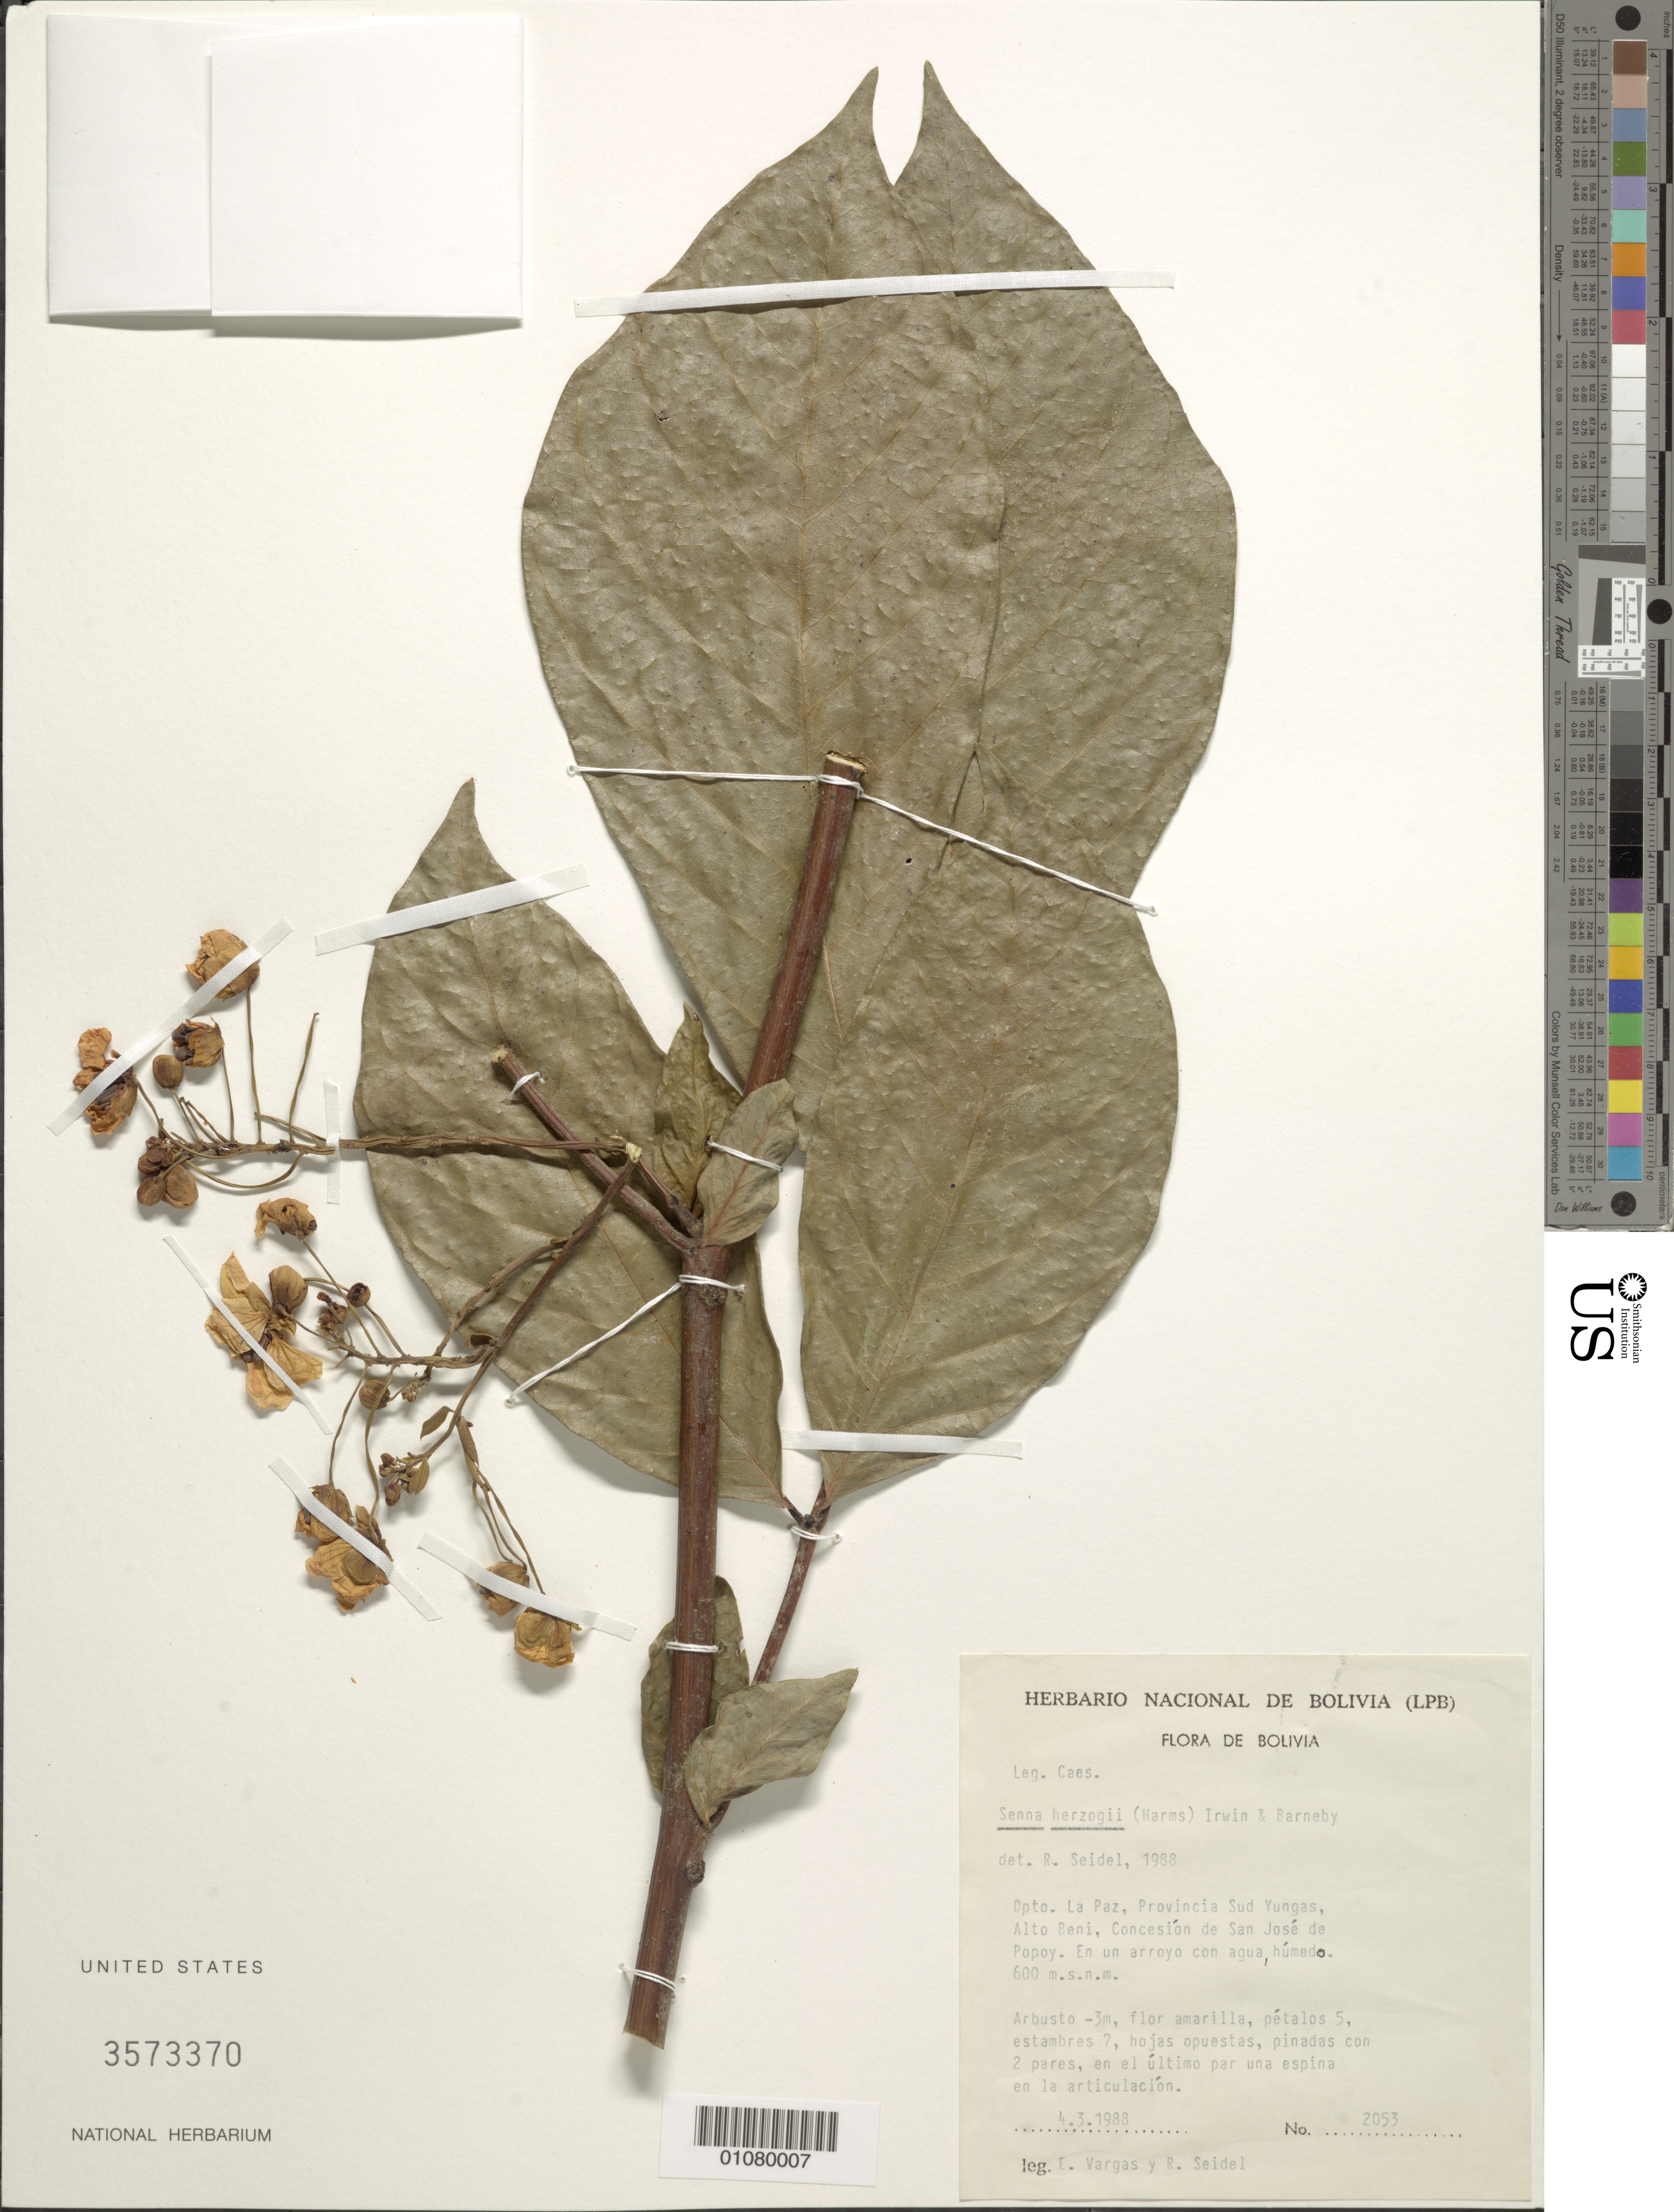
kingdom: Plantae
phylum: Tracheophyta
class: Magnoliopsida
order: Fabales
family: Fabaceae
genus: Senna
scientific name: Senna herzogii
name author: (Harms) H.S. Irwin & Barneby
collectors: E. Vargas & R. Seidel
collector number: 2053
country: Bolivia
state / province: La Paz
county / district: Sud Yungas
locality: Alto Beni, Concesion de San Jose de Popoy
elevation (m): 600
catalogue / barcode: US 3573370